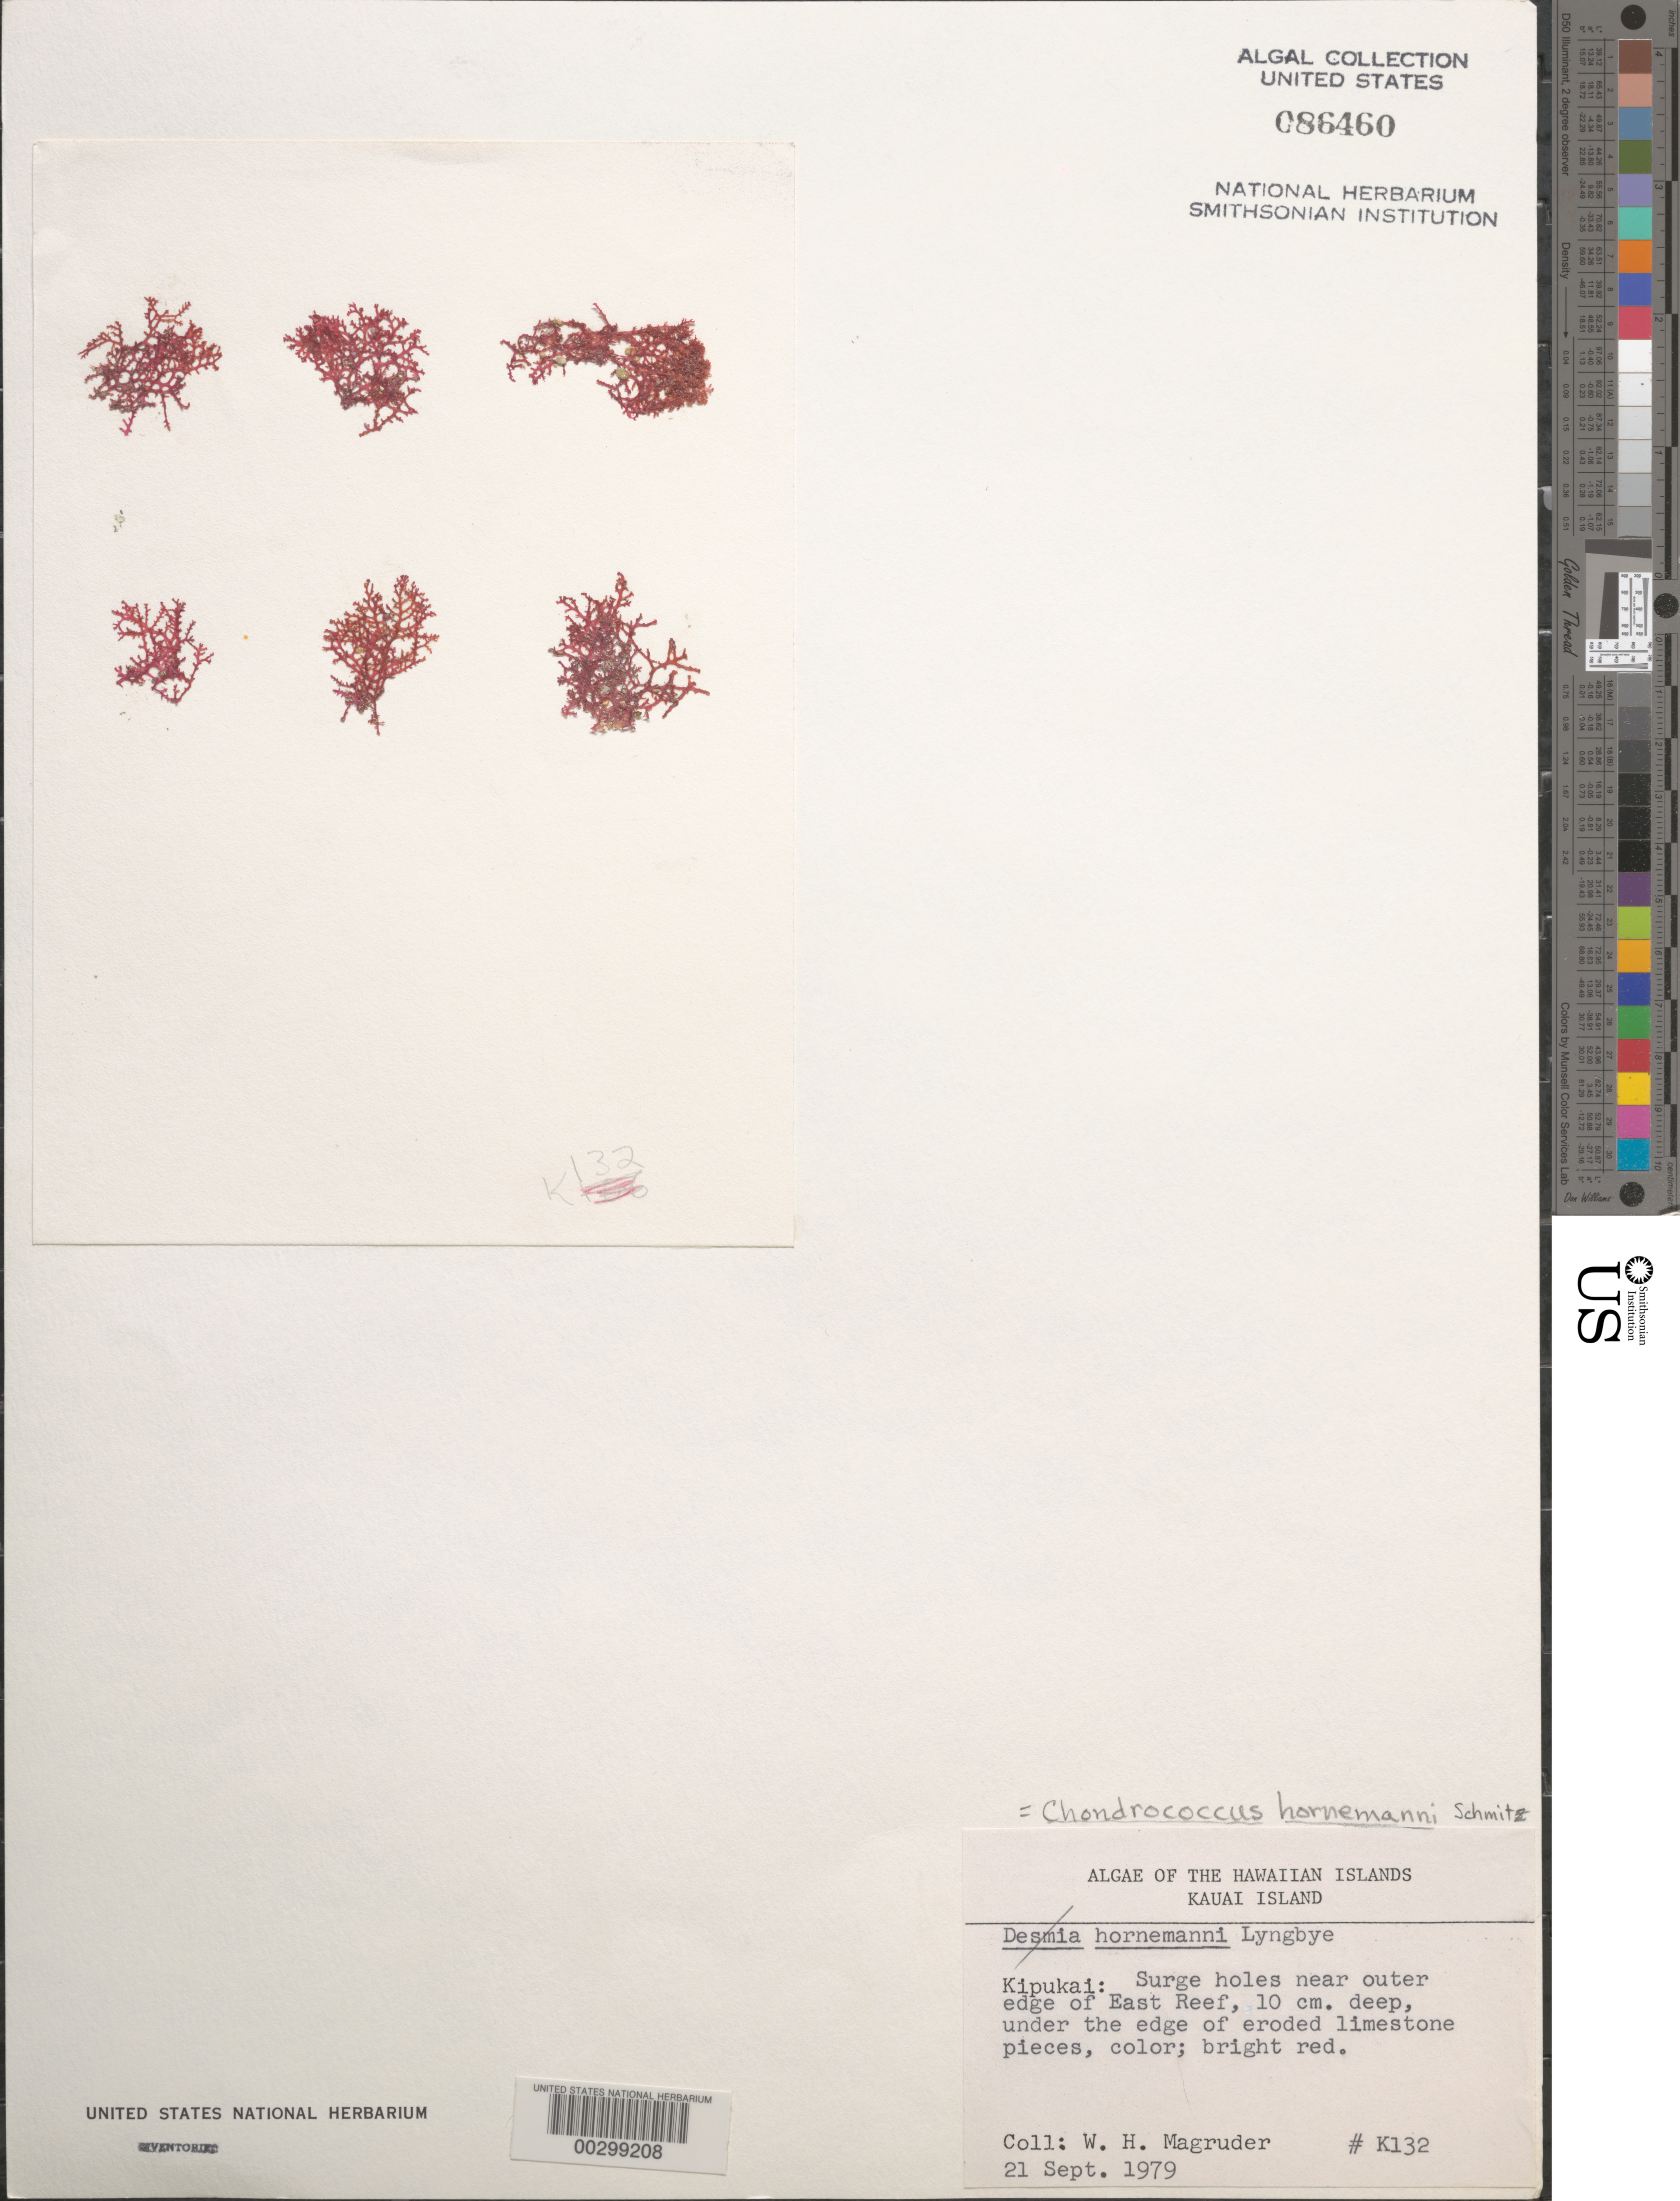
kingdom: Plantae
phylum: Rhodophyta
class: Florideophyceae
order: Gigartinales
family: Rhizophyllidaceae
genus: Portieria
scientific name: Portieria hornemannii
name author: (Lyngbye) P.C. Silva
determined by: Algae name updating Project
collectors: W. Magruder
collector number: K132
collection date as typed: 21 Sep 1979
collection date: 1979-09-21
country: United States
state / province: Hawaii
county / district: Kauai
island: Kaua'i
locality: Kipukai, East Reef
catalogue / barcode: US 86460